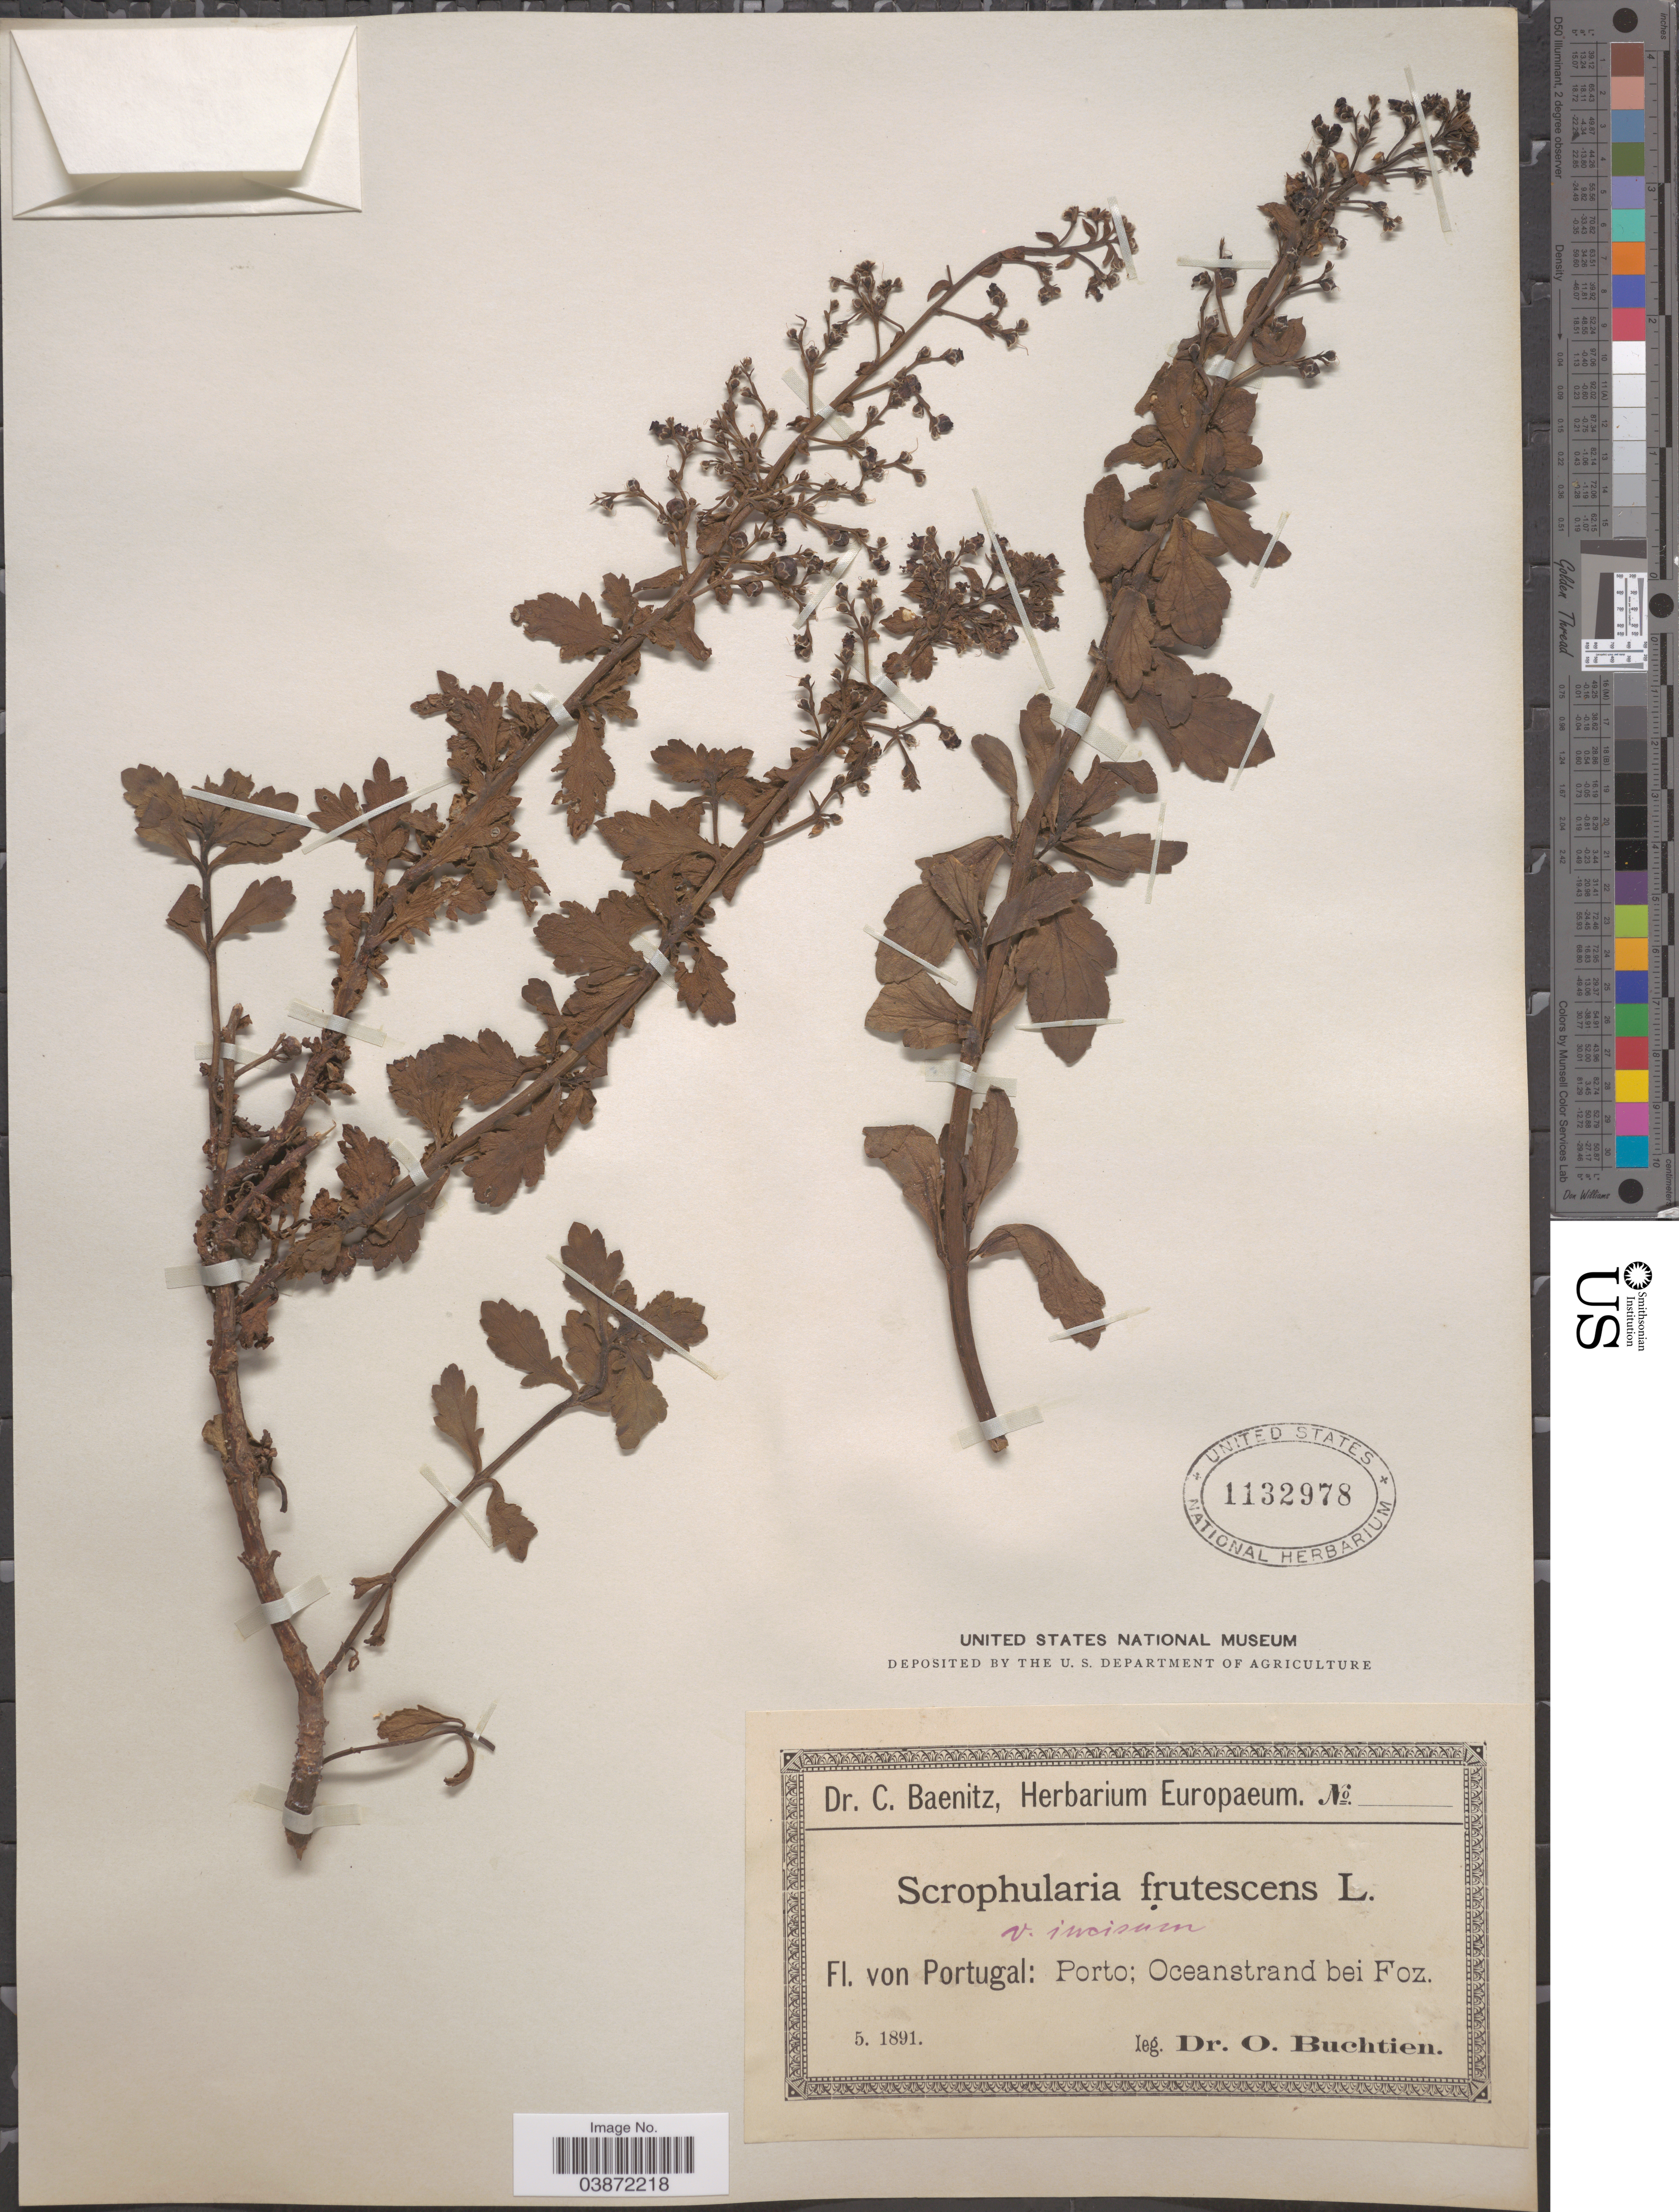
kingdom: Plantae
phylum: Tracheophyta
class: Magnoliopsida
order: Lamiales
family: Scrophulariaceae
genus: Scrophularia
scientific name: Scrophularia frutescens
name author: L.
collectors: O. Buchtien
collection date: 1891-05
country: Portugal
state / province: Porto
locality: Oceanstrand bei Foz.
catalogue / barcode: US 1132978